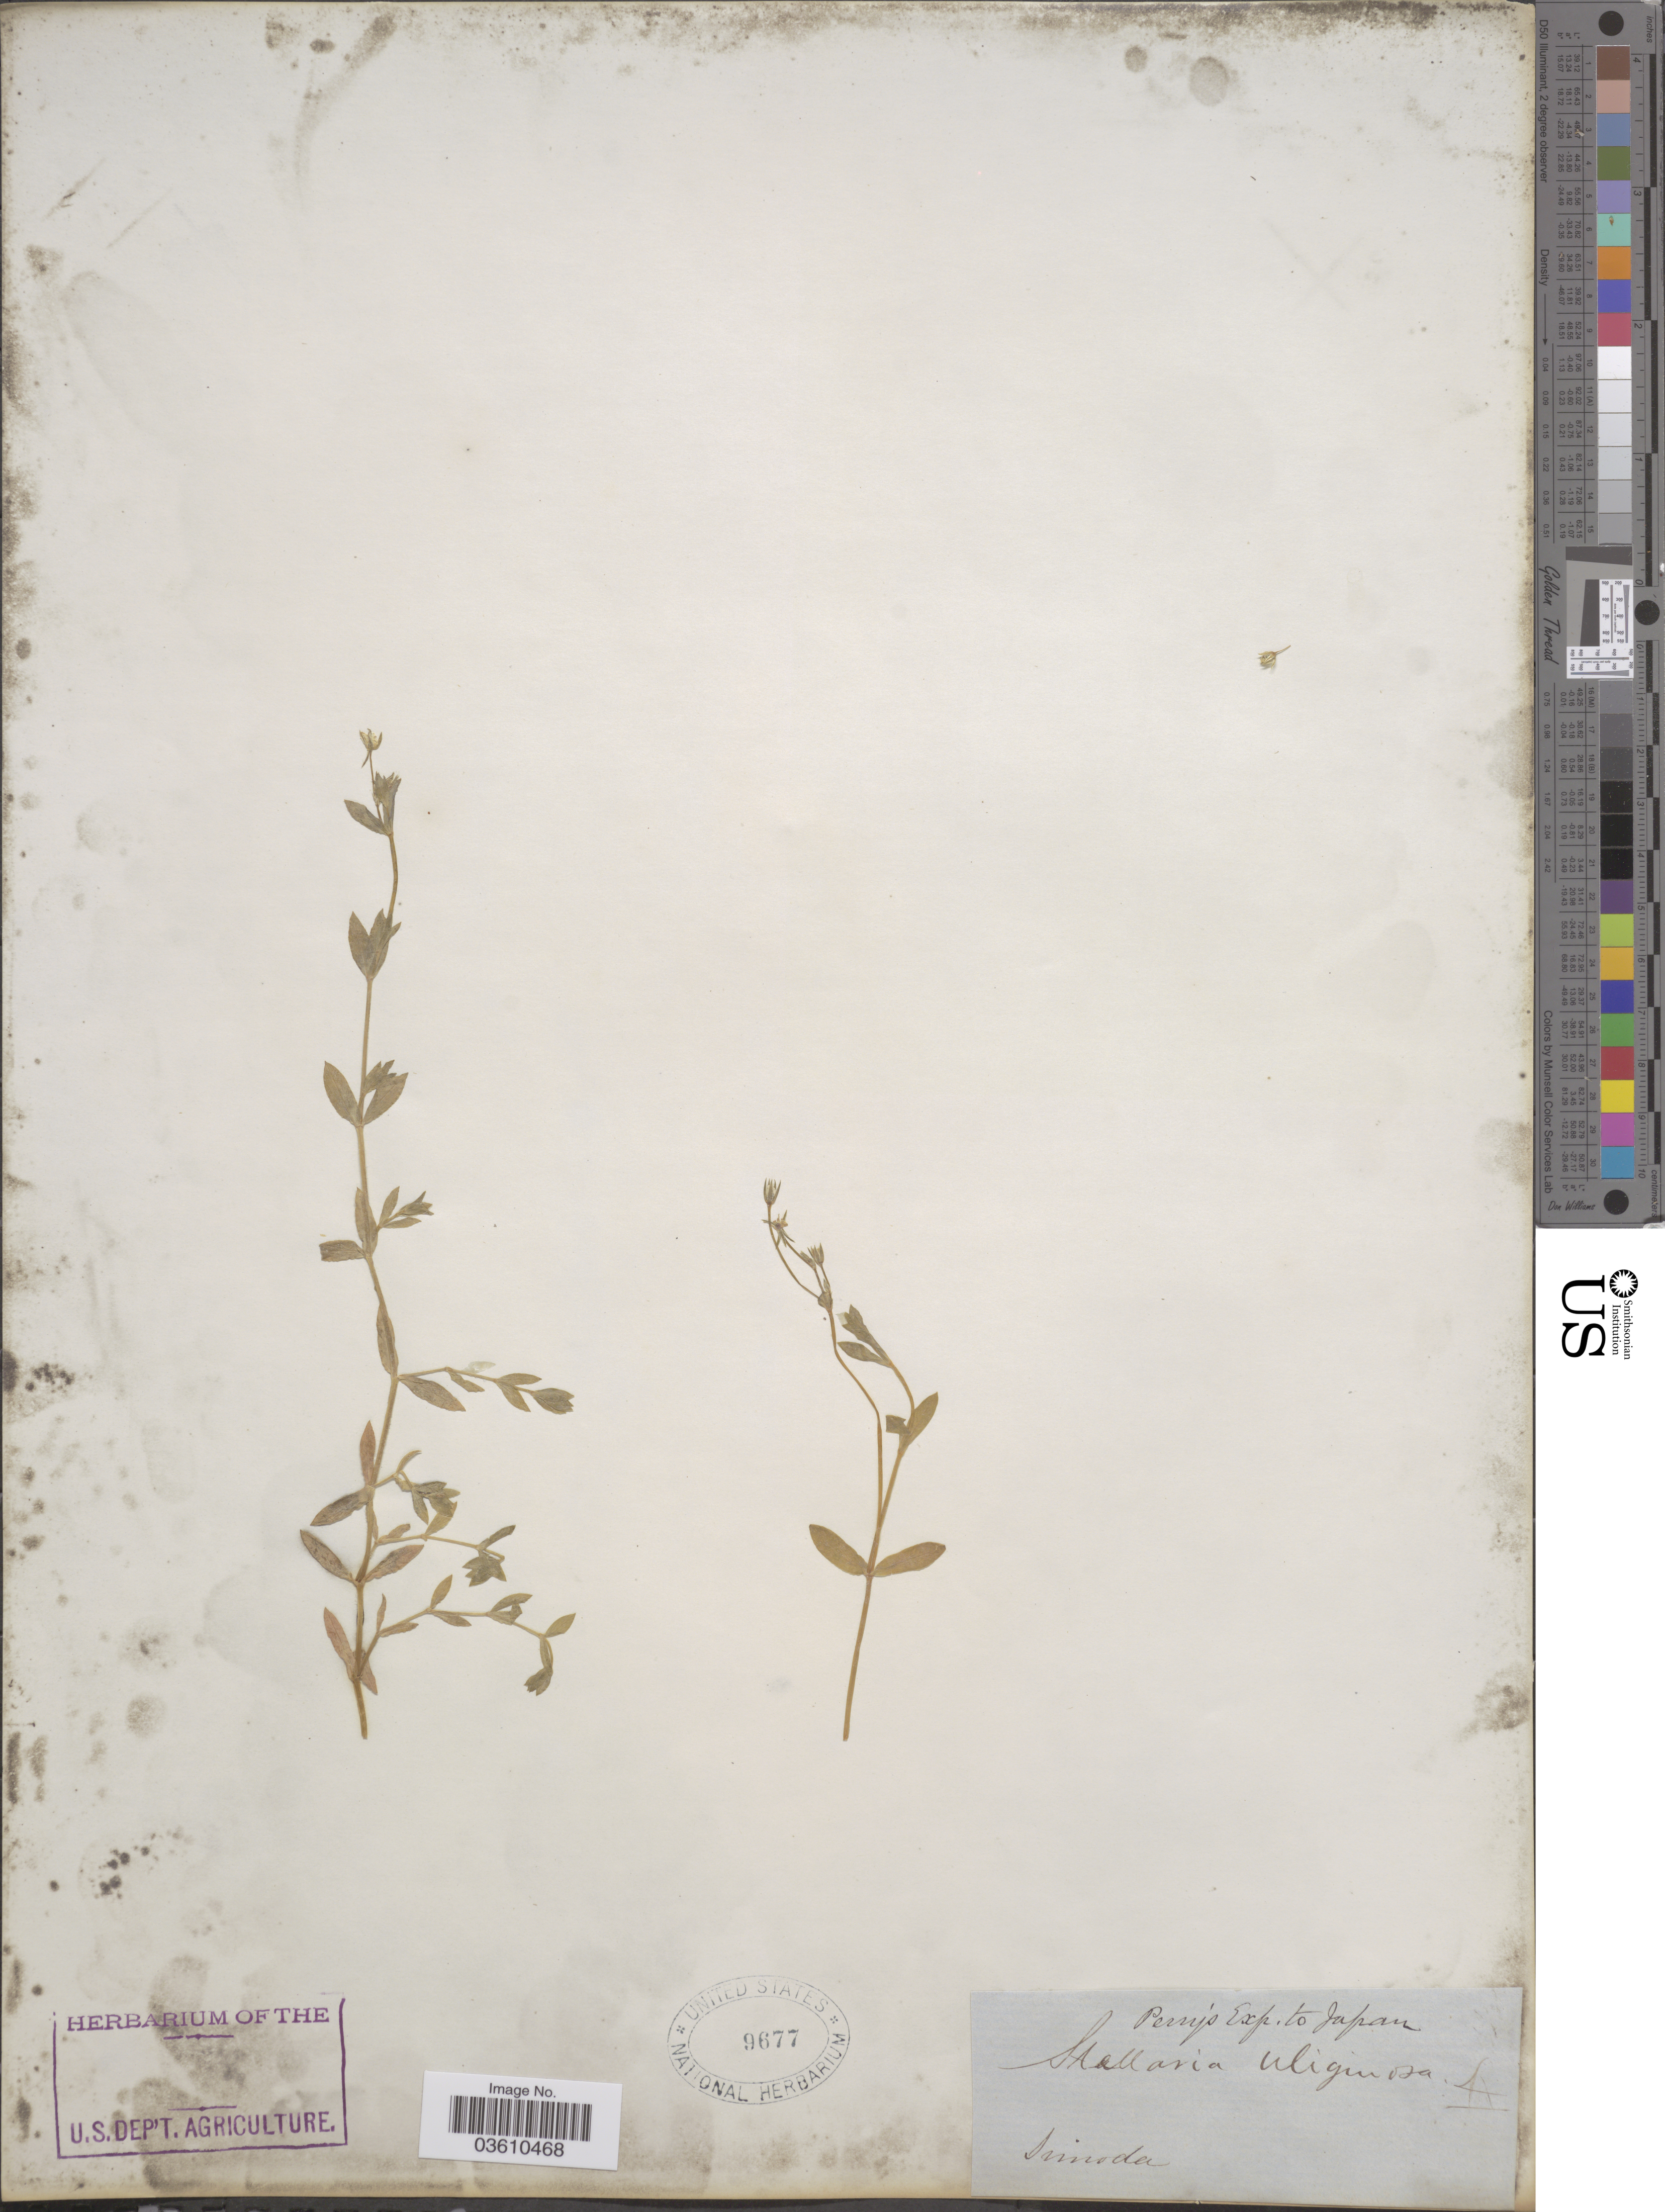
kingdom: Plantae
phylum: Tracheophyta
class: Magnoliopsida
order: Caryophyllales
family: Caryophyllaceae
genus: Stellaria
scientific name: Stellaria alsinoides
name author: Boiss. & Buhse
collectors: Perry Exped.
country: Japan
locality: Simoda.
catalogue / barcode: US 9677